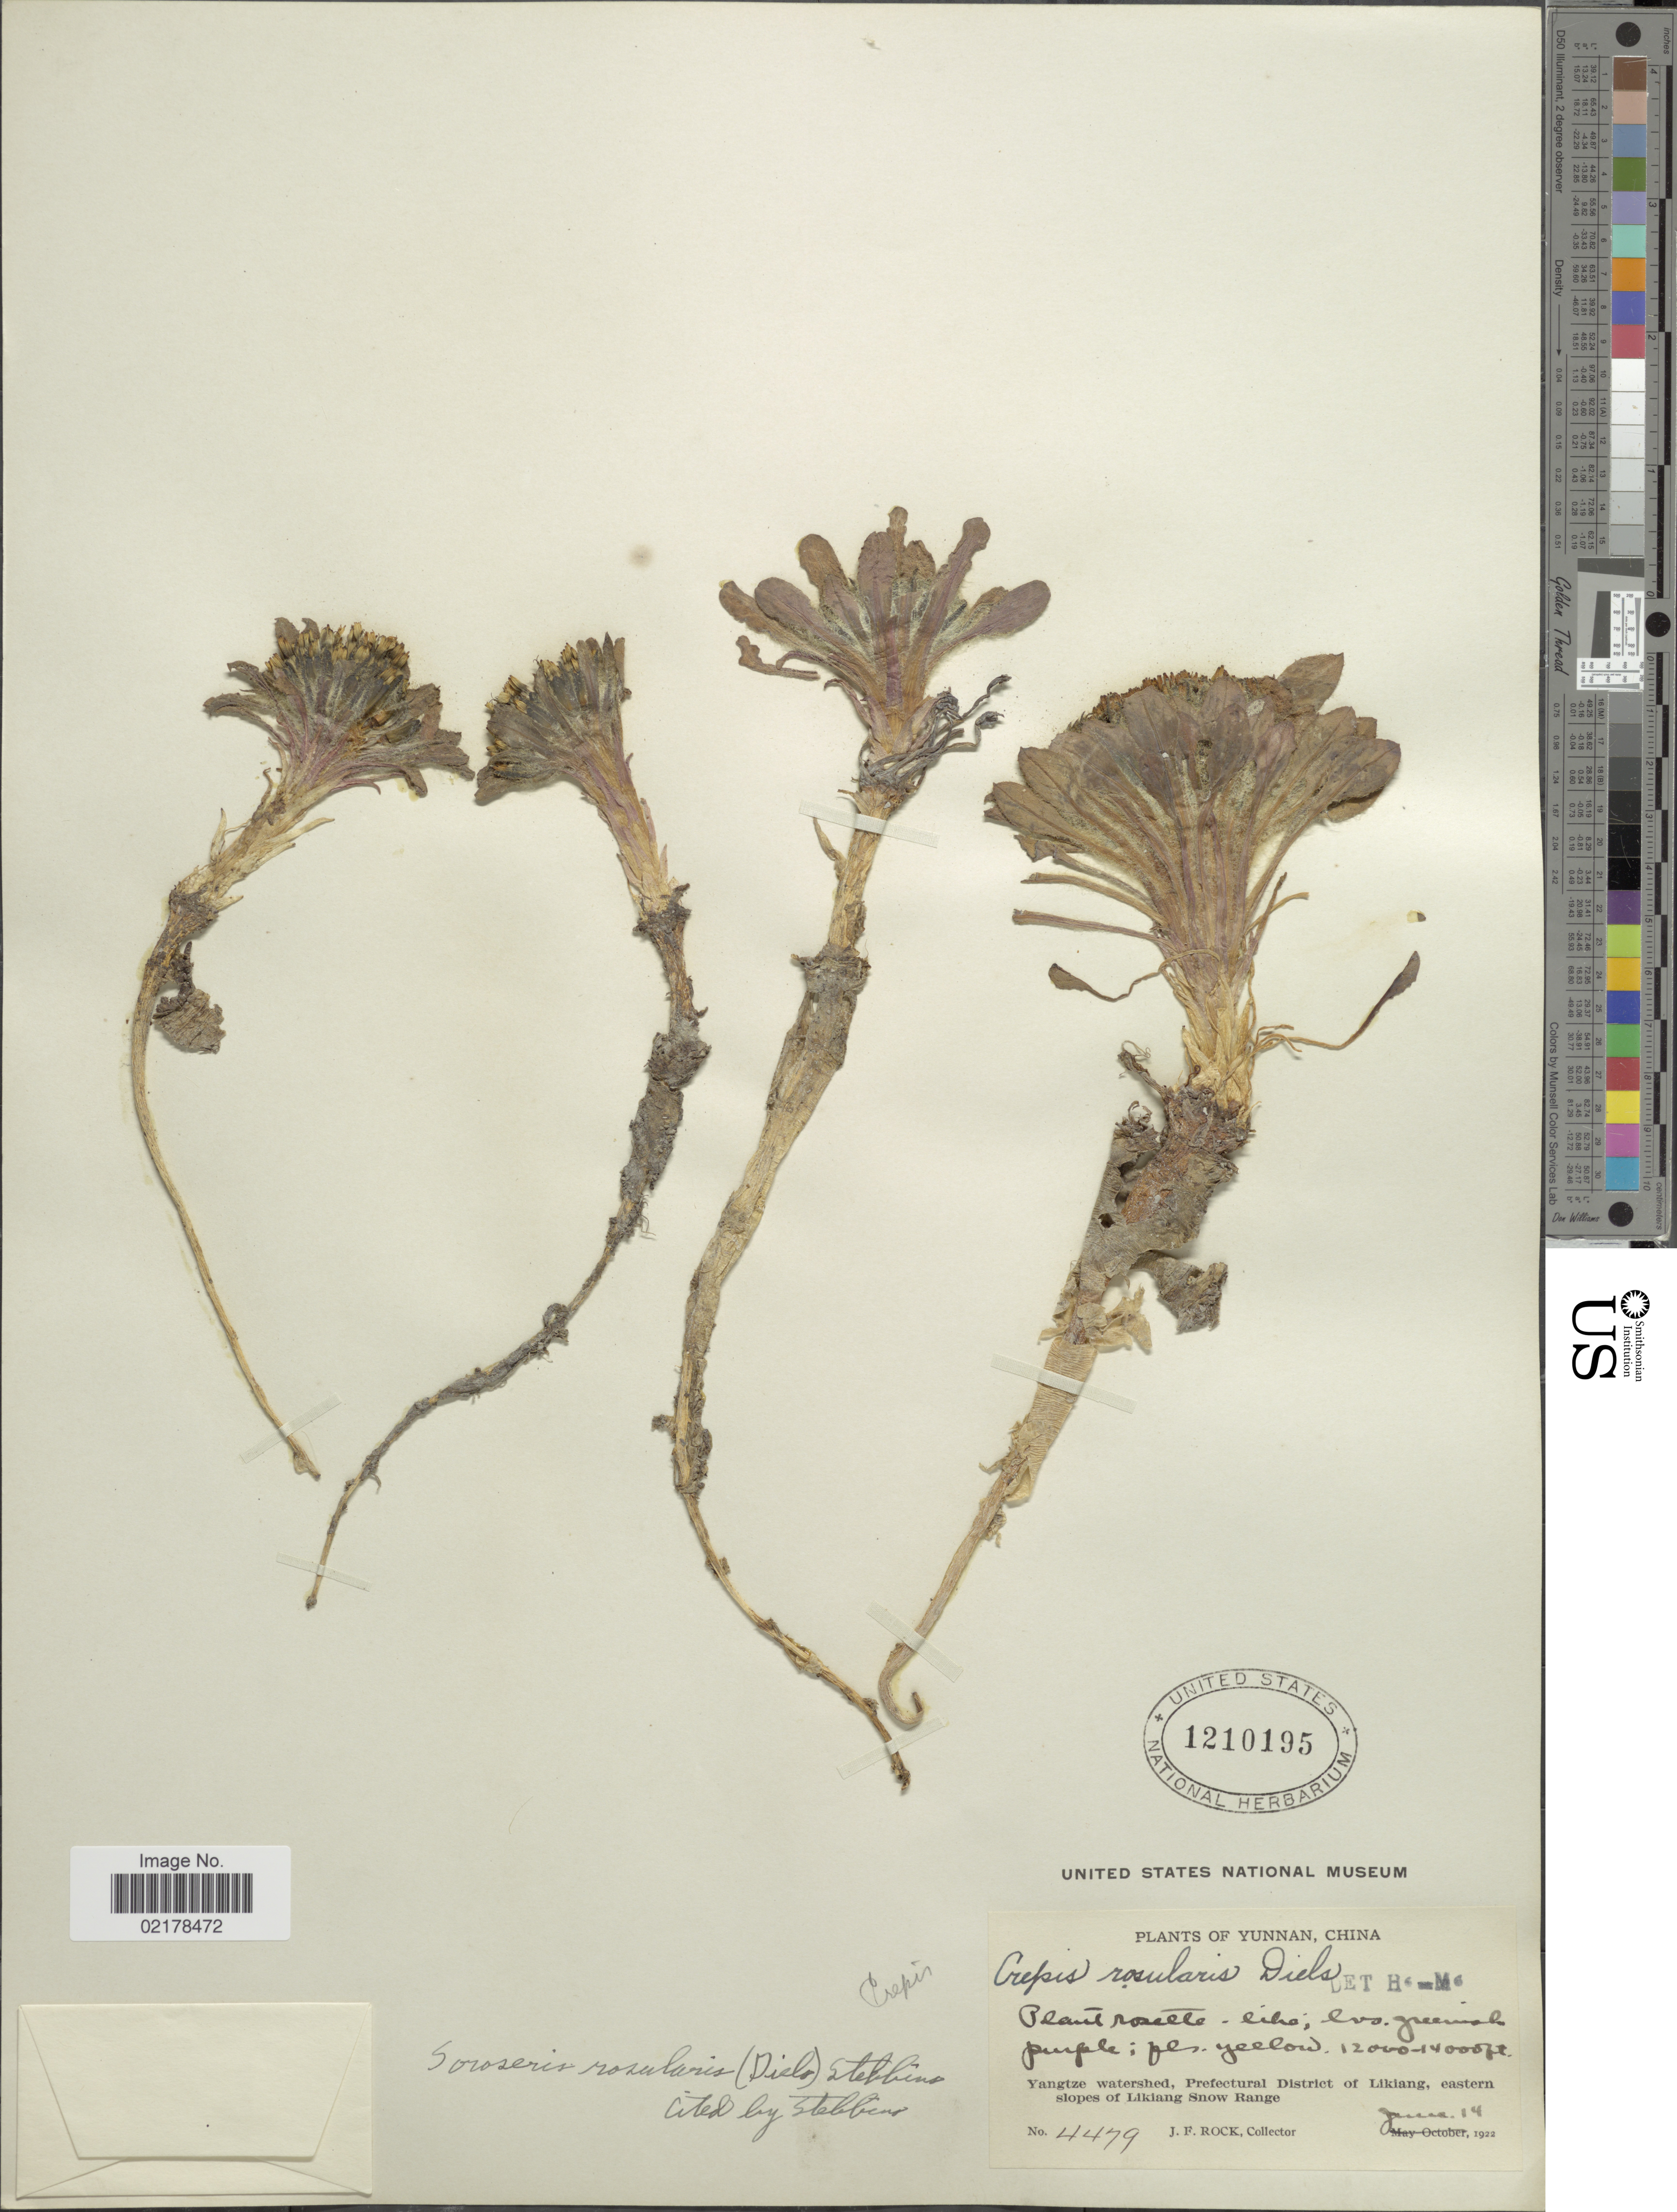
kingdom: Plantae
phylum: Tracheophyta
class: Magnoliopsida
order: Asterales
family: Asteraceae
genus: Soroseris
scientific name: Soroseris glomerata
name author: (Decne.) Stebbins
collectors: J. F. Rock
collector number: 4479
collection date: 1922-06-14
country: China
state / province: Yunnan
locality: Yangtze watershed, Prefectural District of LIkiang, eastern slopes of Likiang Snow Range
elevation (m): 3658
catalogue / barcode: US 1210195